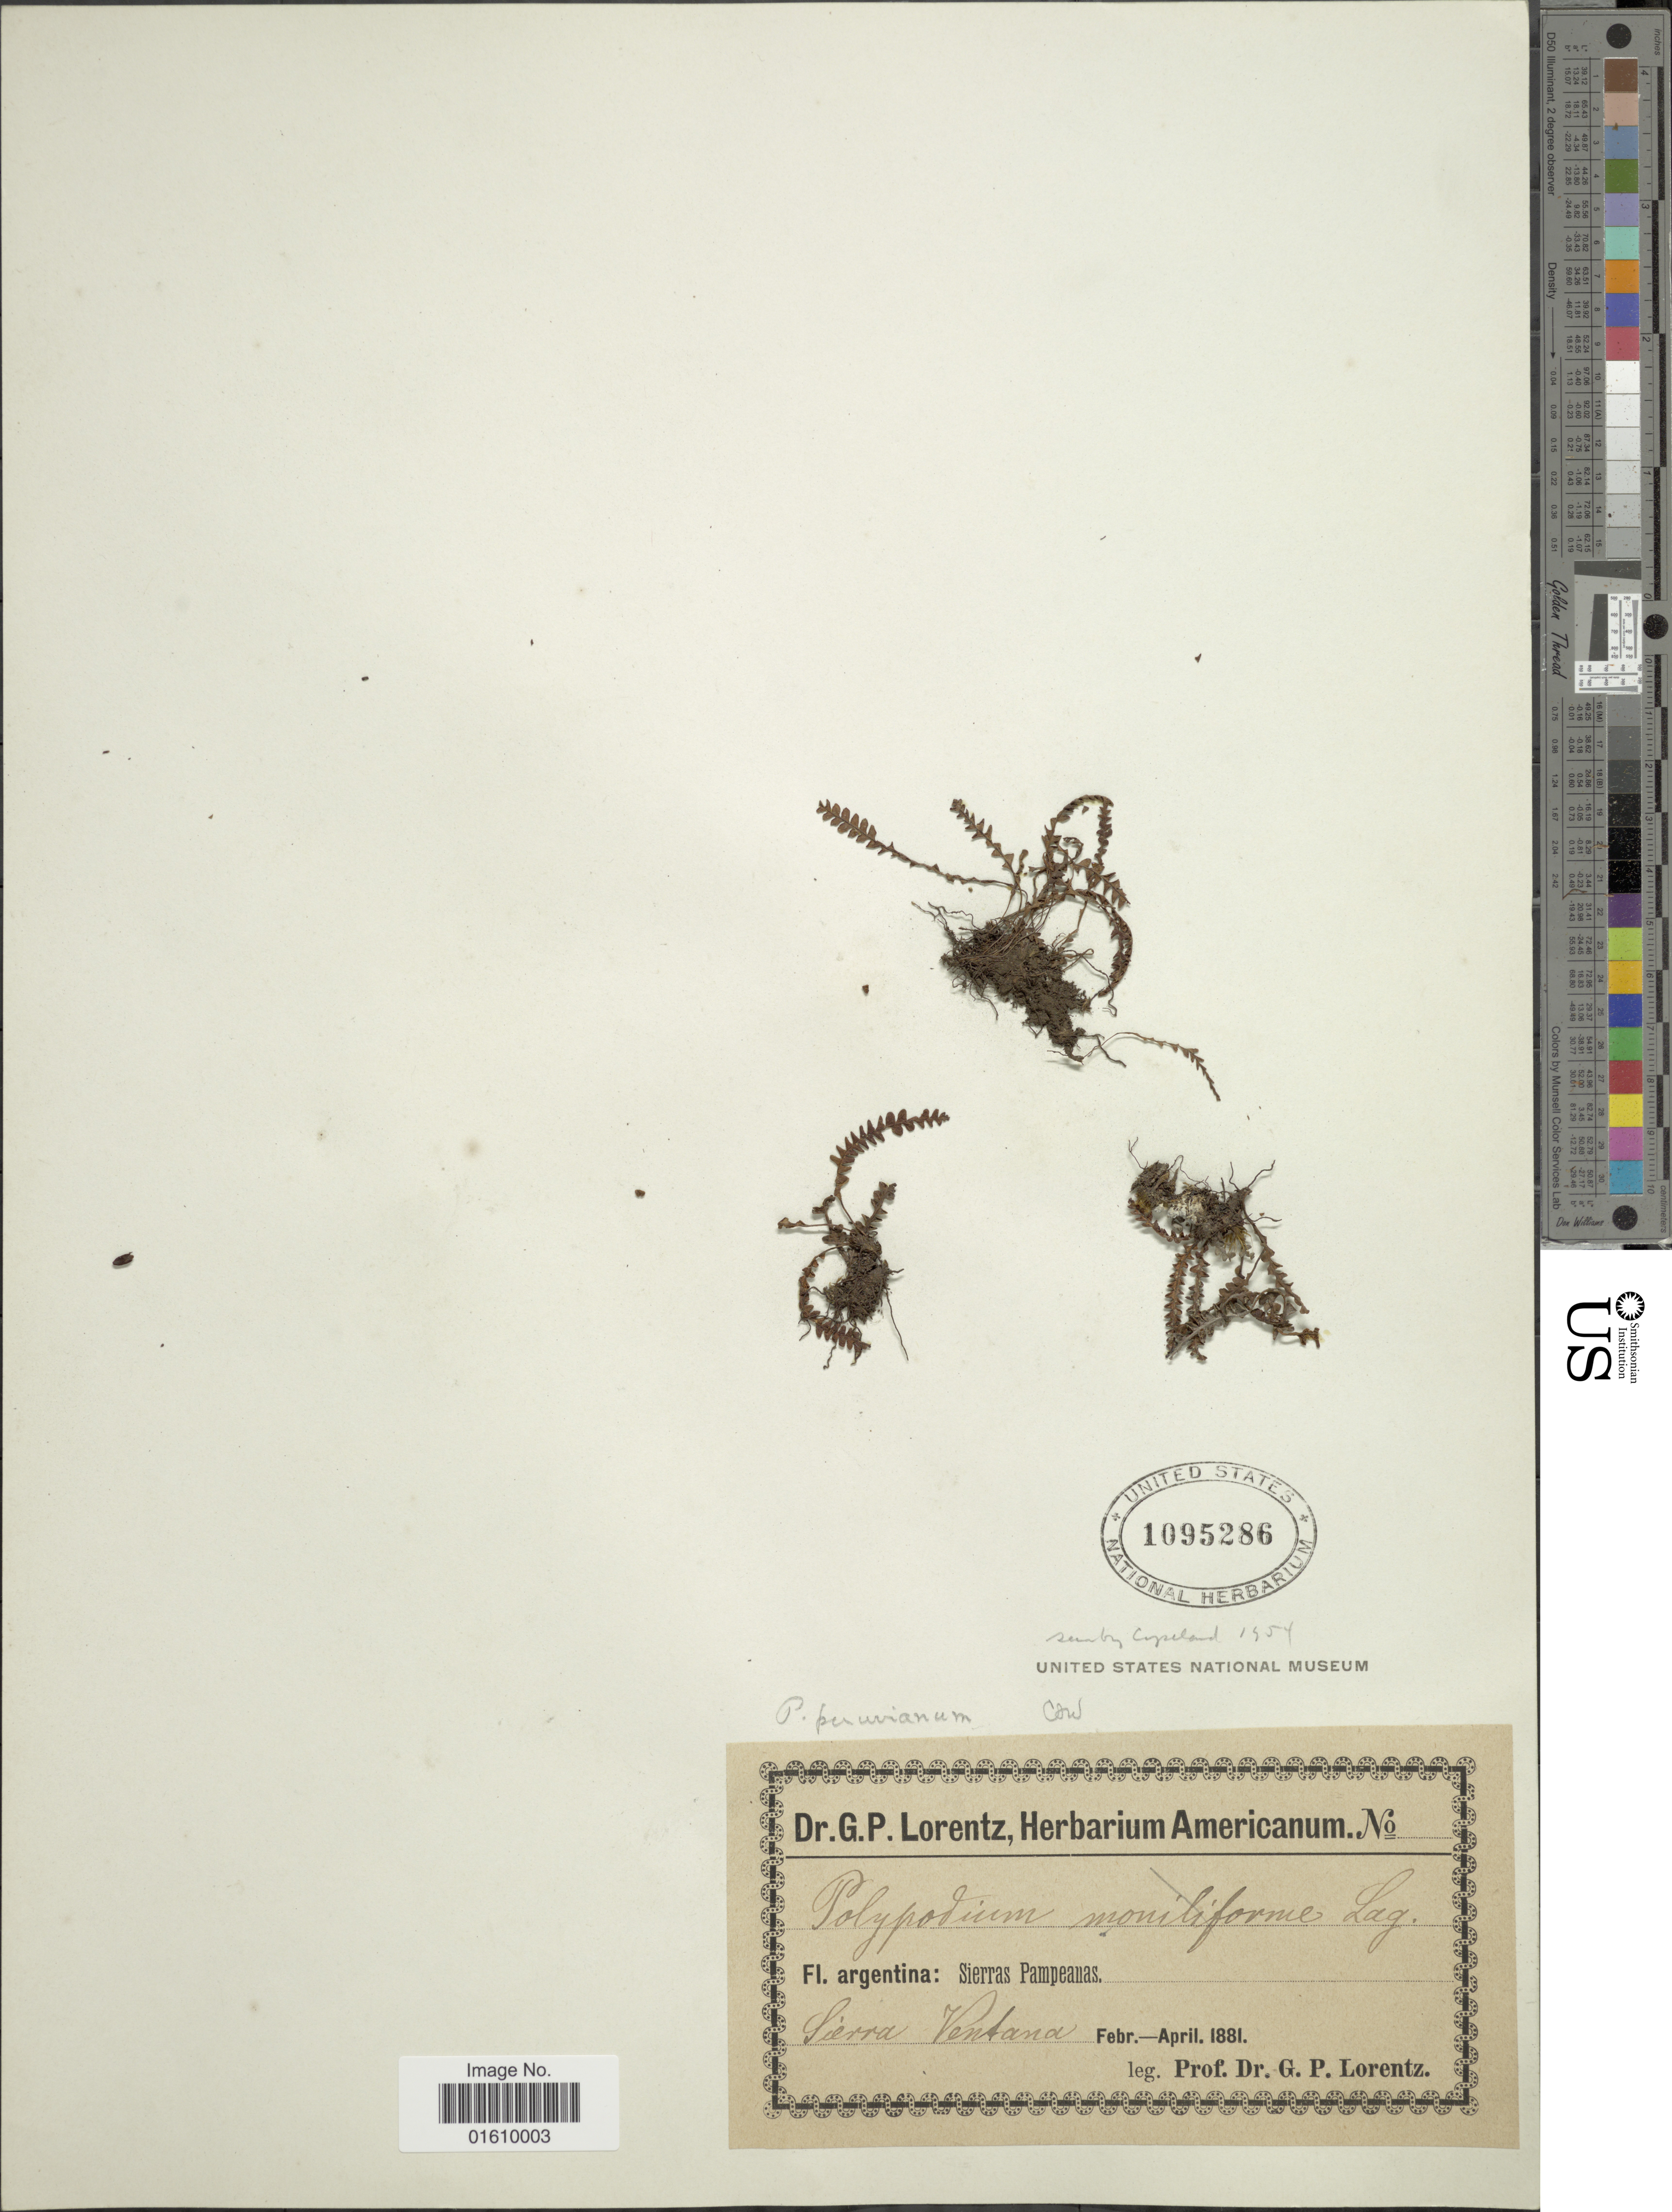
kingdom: Plantae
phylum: Tracheophyta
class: Polypodiopsida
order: Polypodiales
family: Polypodiaceae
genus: Melpomene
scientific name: Melpomene peruviana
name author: (Desv.) A.R. Sm. & R.C. Moran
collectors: P. G. Lorentz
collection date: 1881-02/1881-04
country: Argentina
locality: Sierras Pampeanas, Sierra Ventana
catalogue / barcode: US 1095286